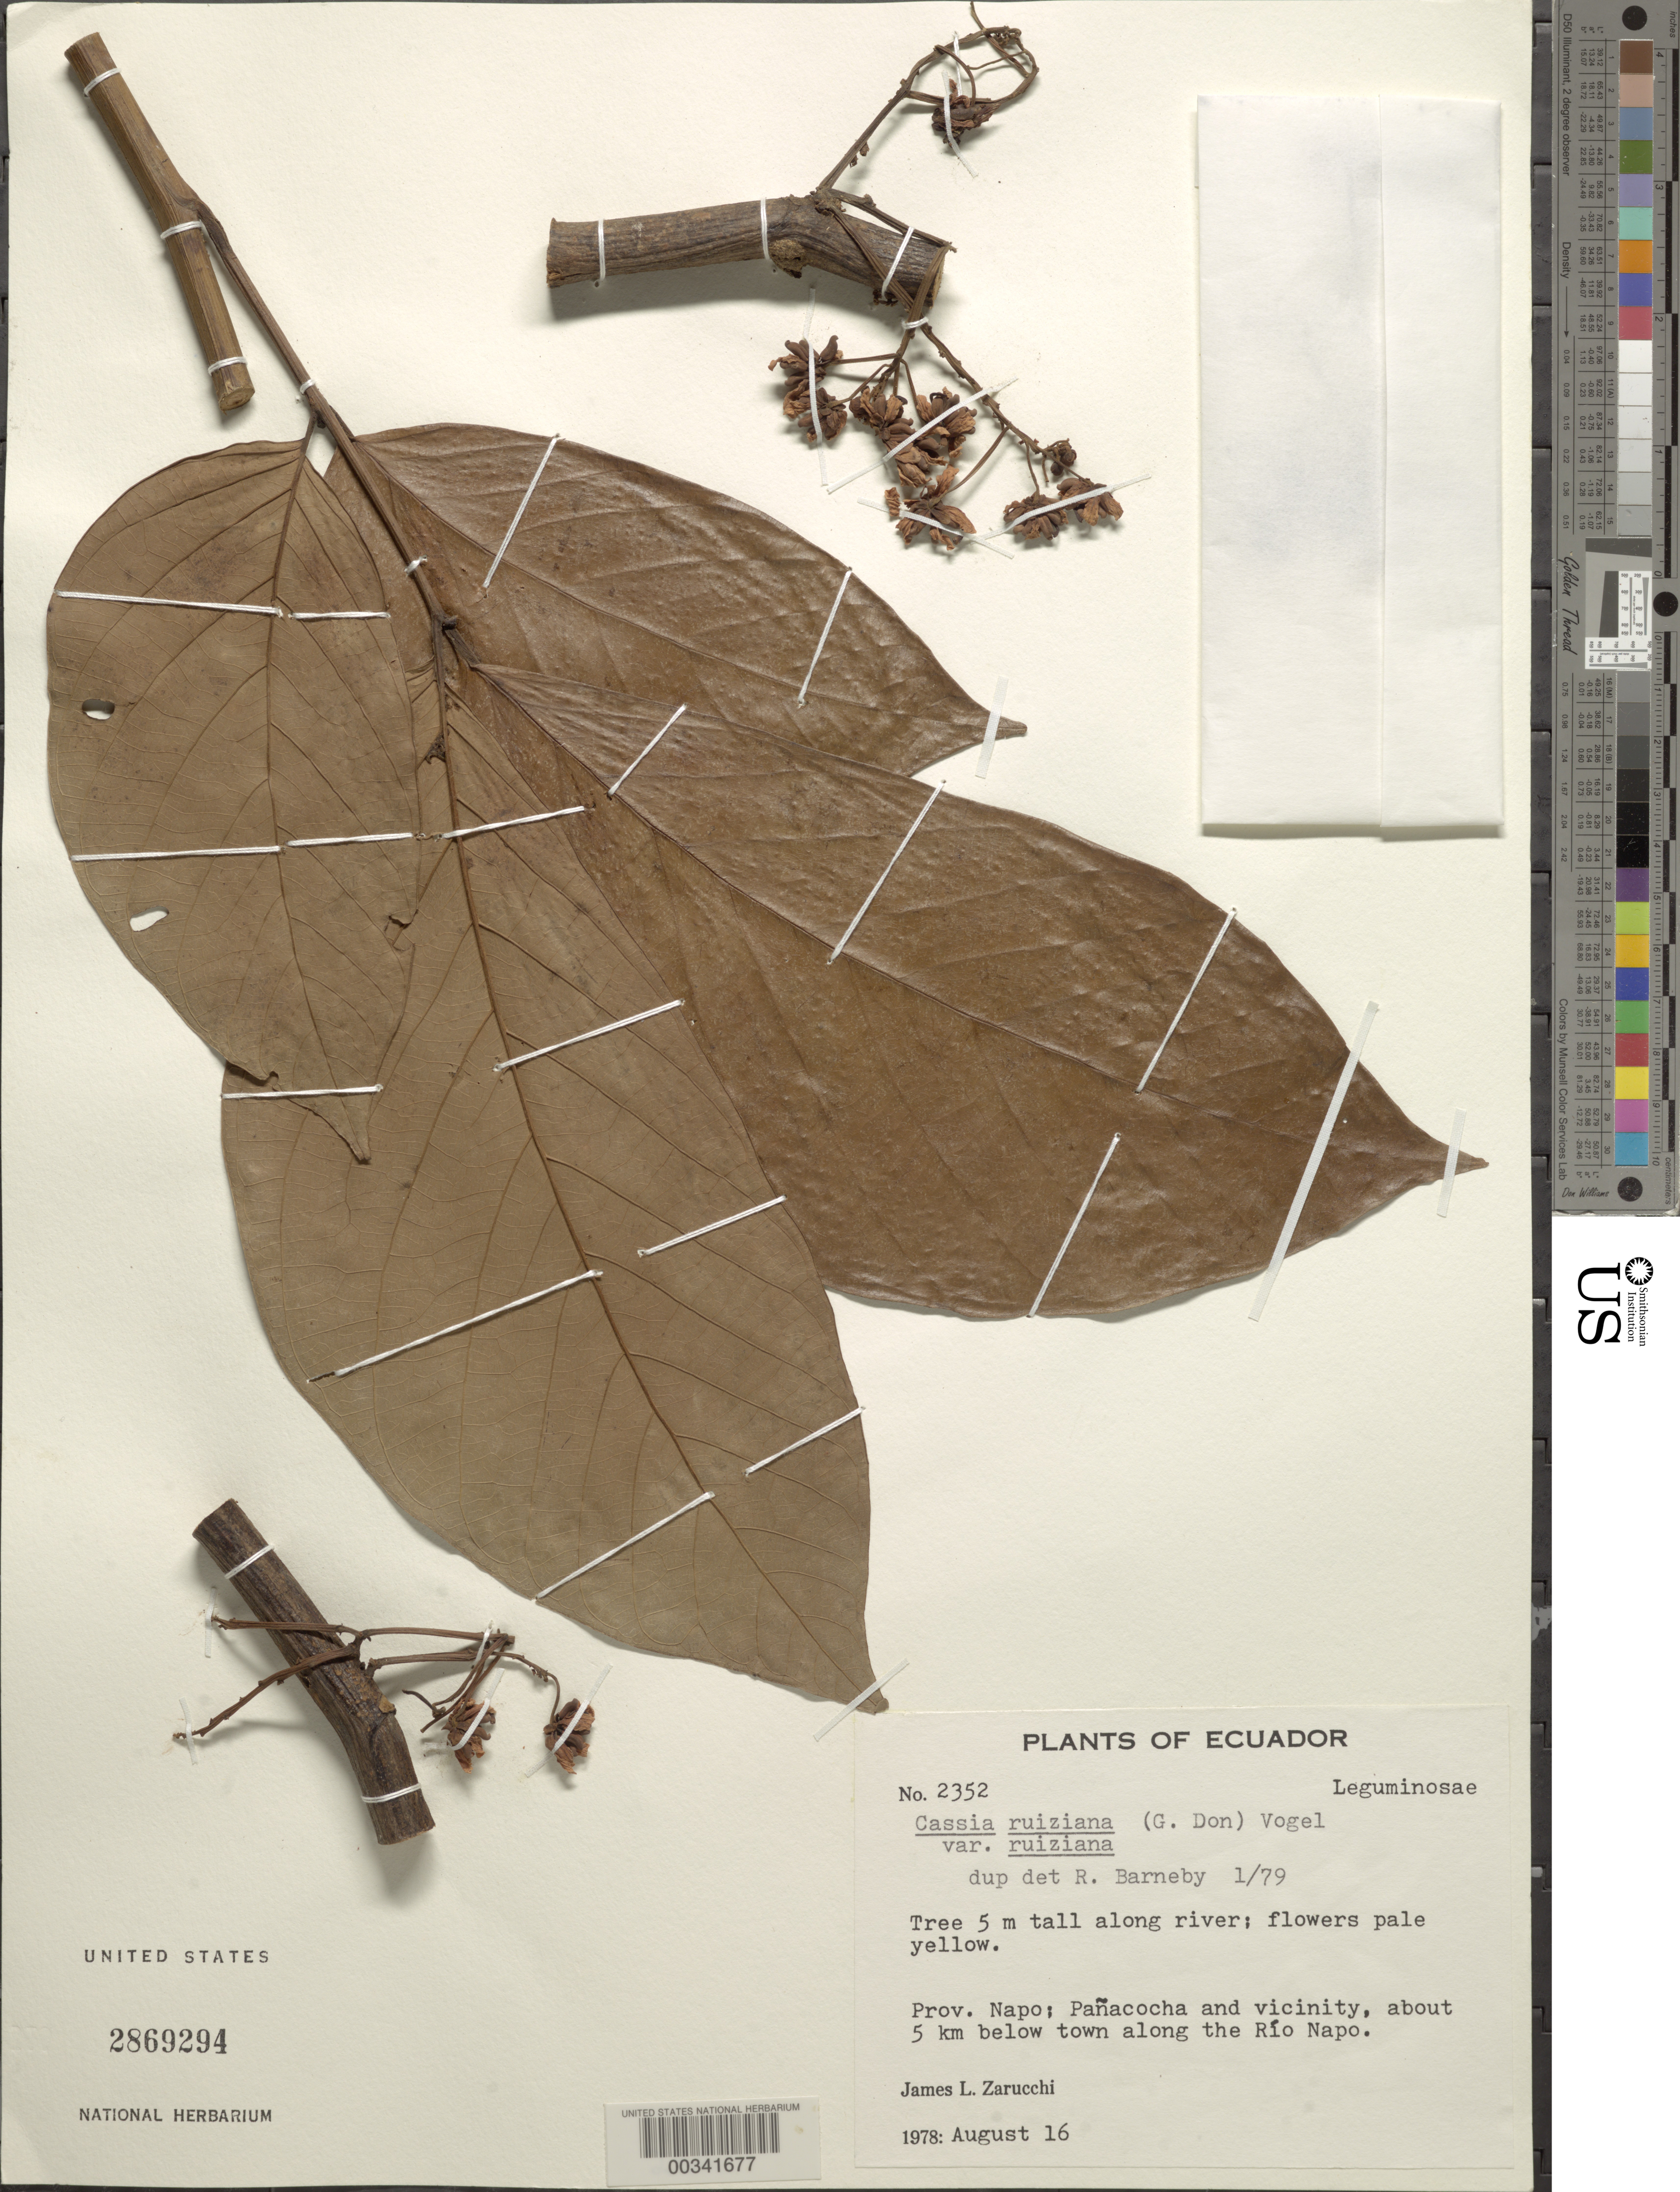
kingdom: Plantae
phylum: Tracheophyta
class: Magnoliopsida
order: Fabales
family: Fabaceae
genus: Senna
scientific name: Senna ruiziana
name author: (G. Don) H.S. Irwin & Barneby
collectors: J. L. Zarucchi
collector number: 2352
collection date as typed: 16 Aug 1976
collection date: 1976-08-16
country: Ecuador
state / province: Napo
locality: Panacocha and vicinity, about 5 km below town along the Rio Napo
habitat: Along river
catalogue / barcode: US 2869294